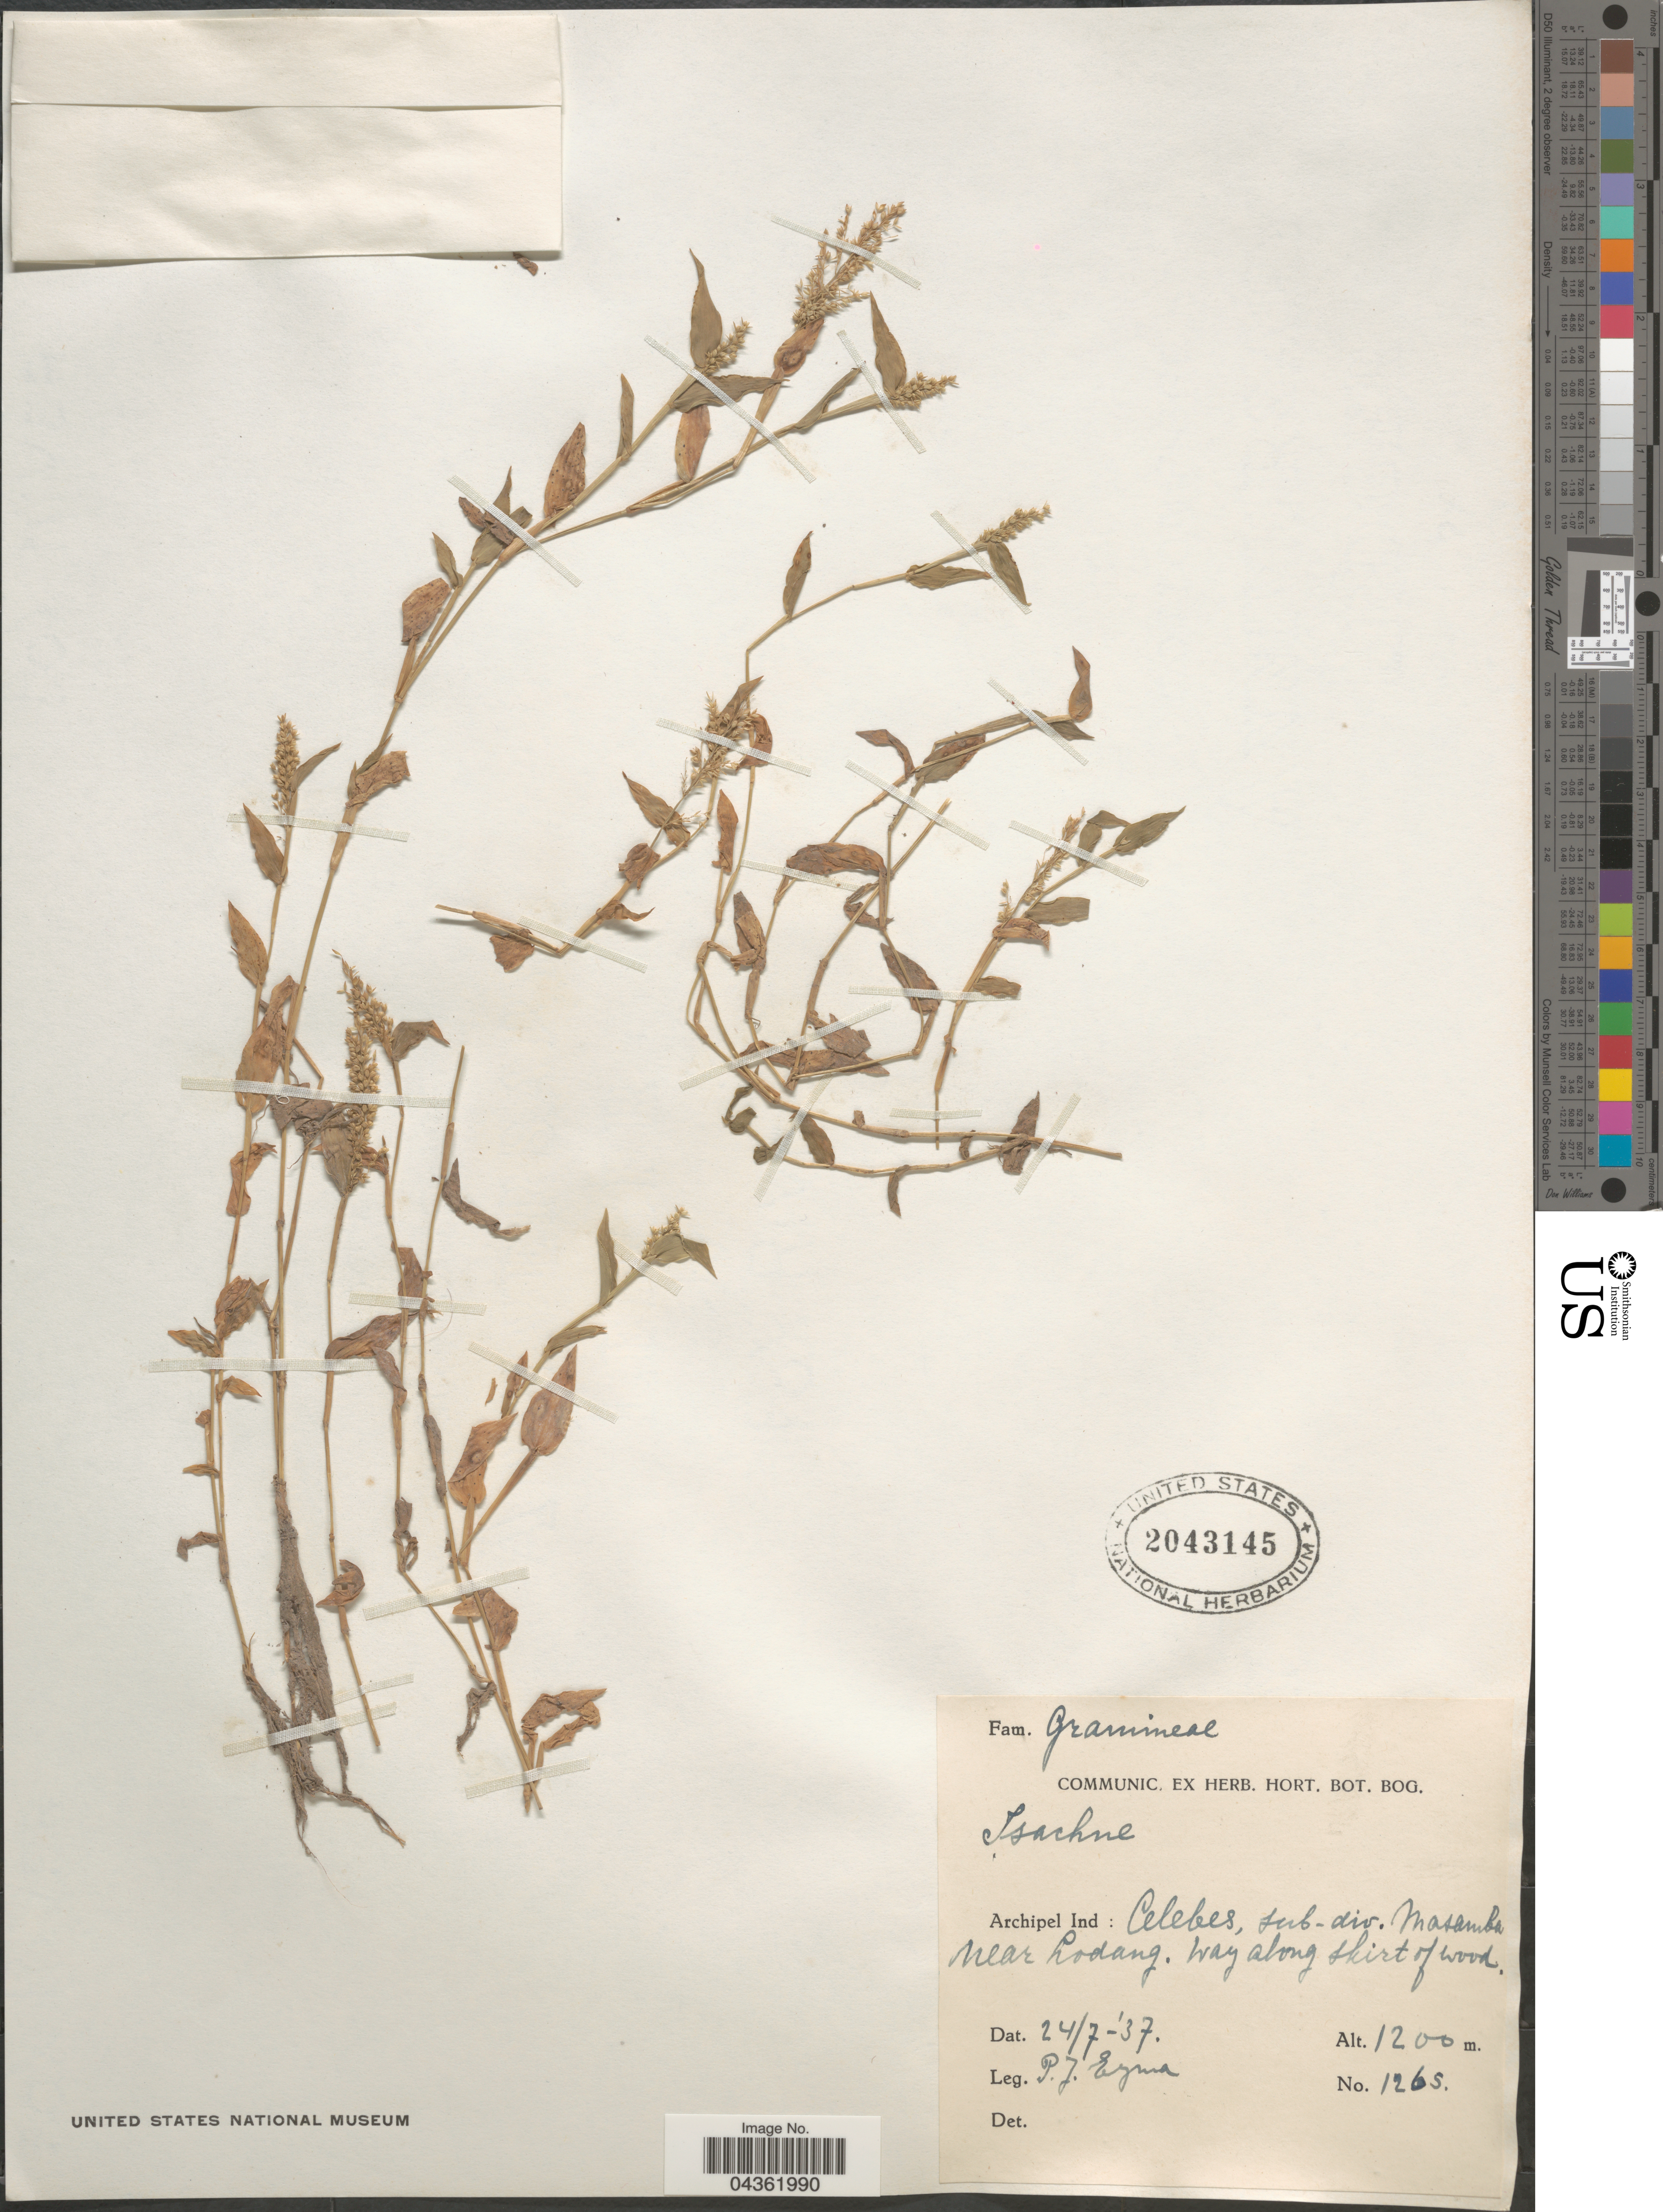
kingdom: Plantae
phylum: Tracheophyta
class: Liliopsida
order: Poales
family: Poaceae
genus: Isachne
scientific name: Isachne sp.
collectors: P. J. Eyma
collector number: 1265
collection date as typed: Transcribed d/m/y: 24/7/37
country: Indonesia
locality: Archipel. Ind.: Celebes, sub-div. Masamba near Lodang.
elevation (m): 1200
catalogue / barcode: US 2043145